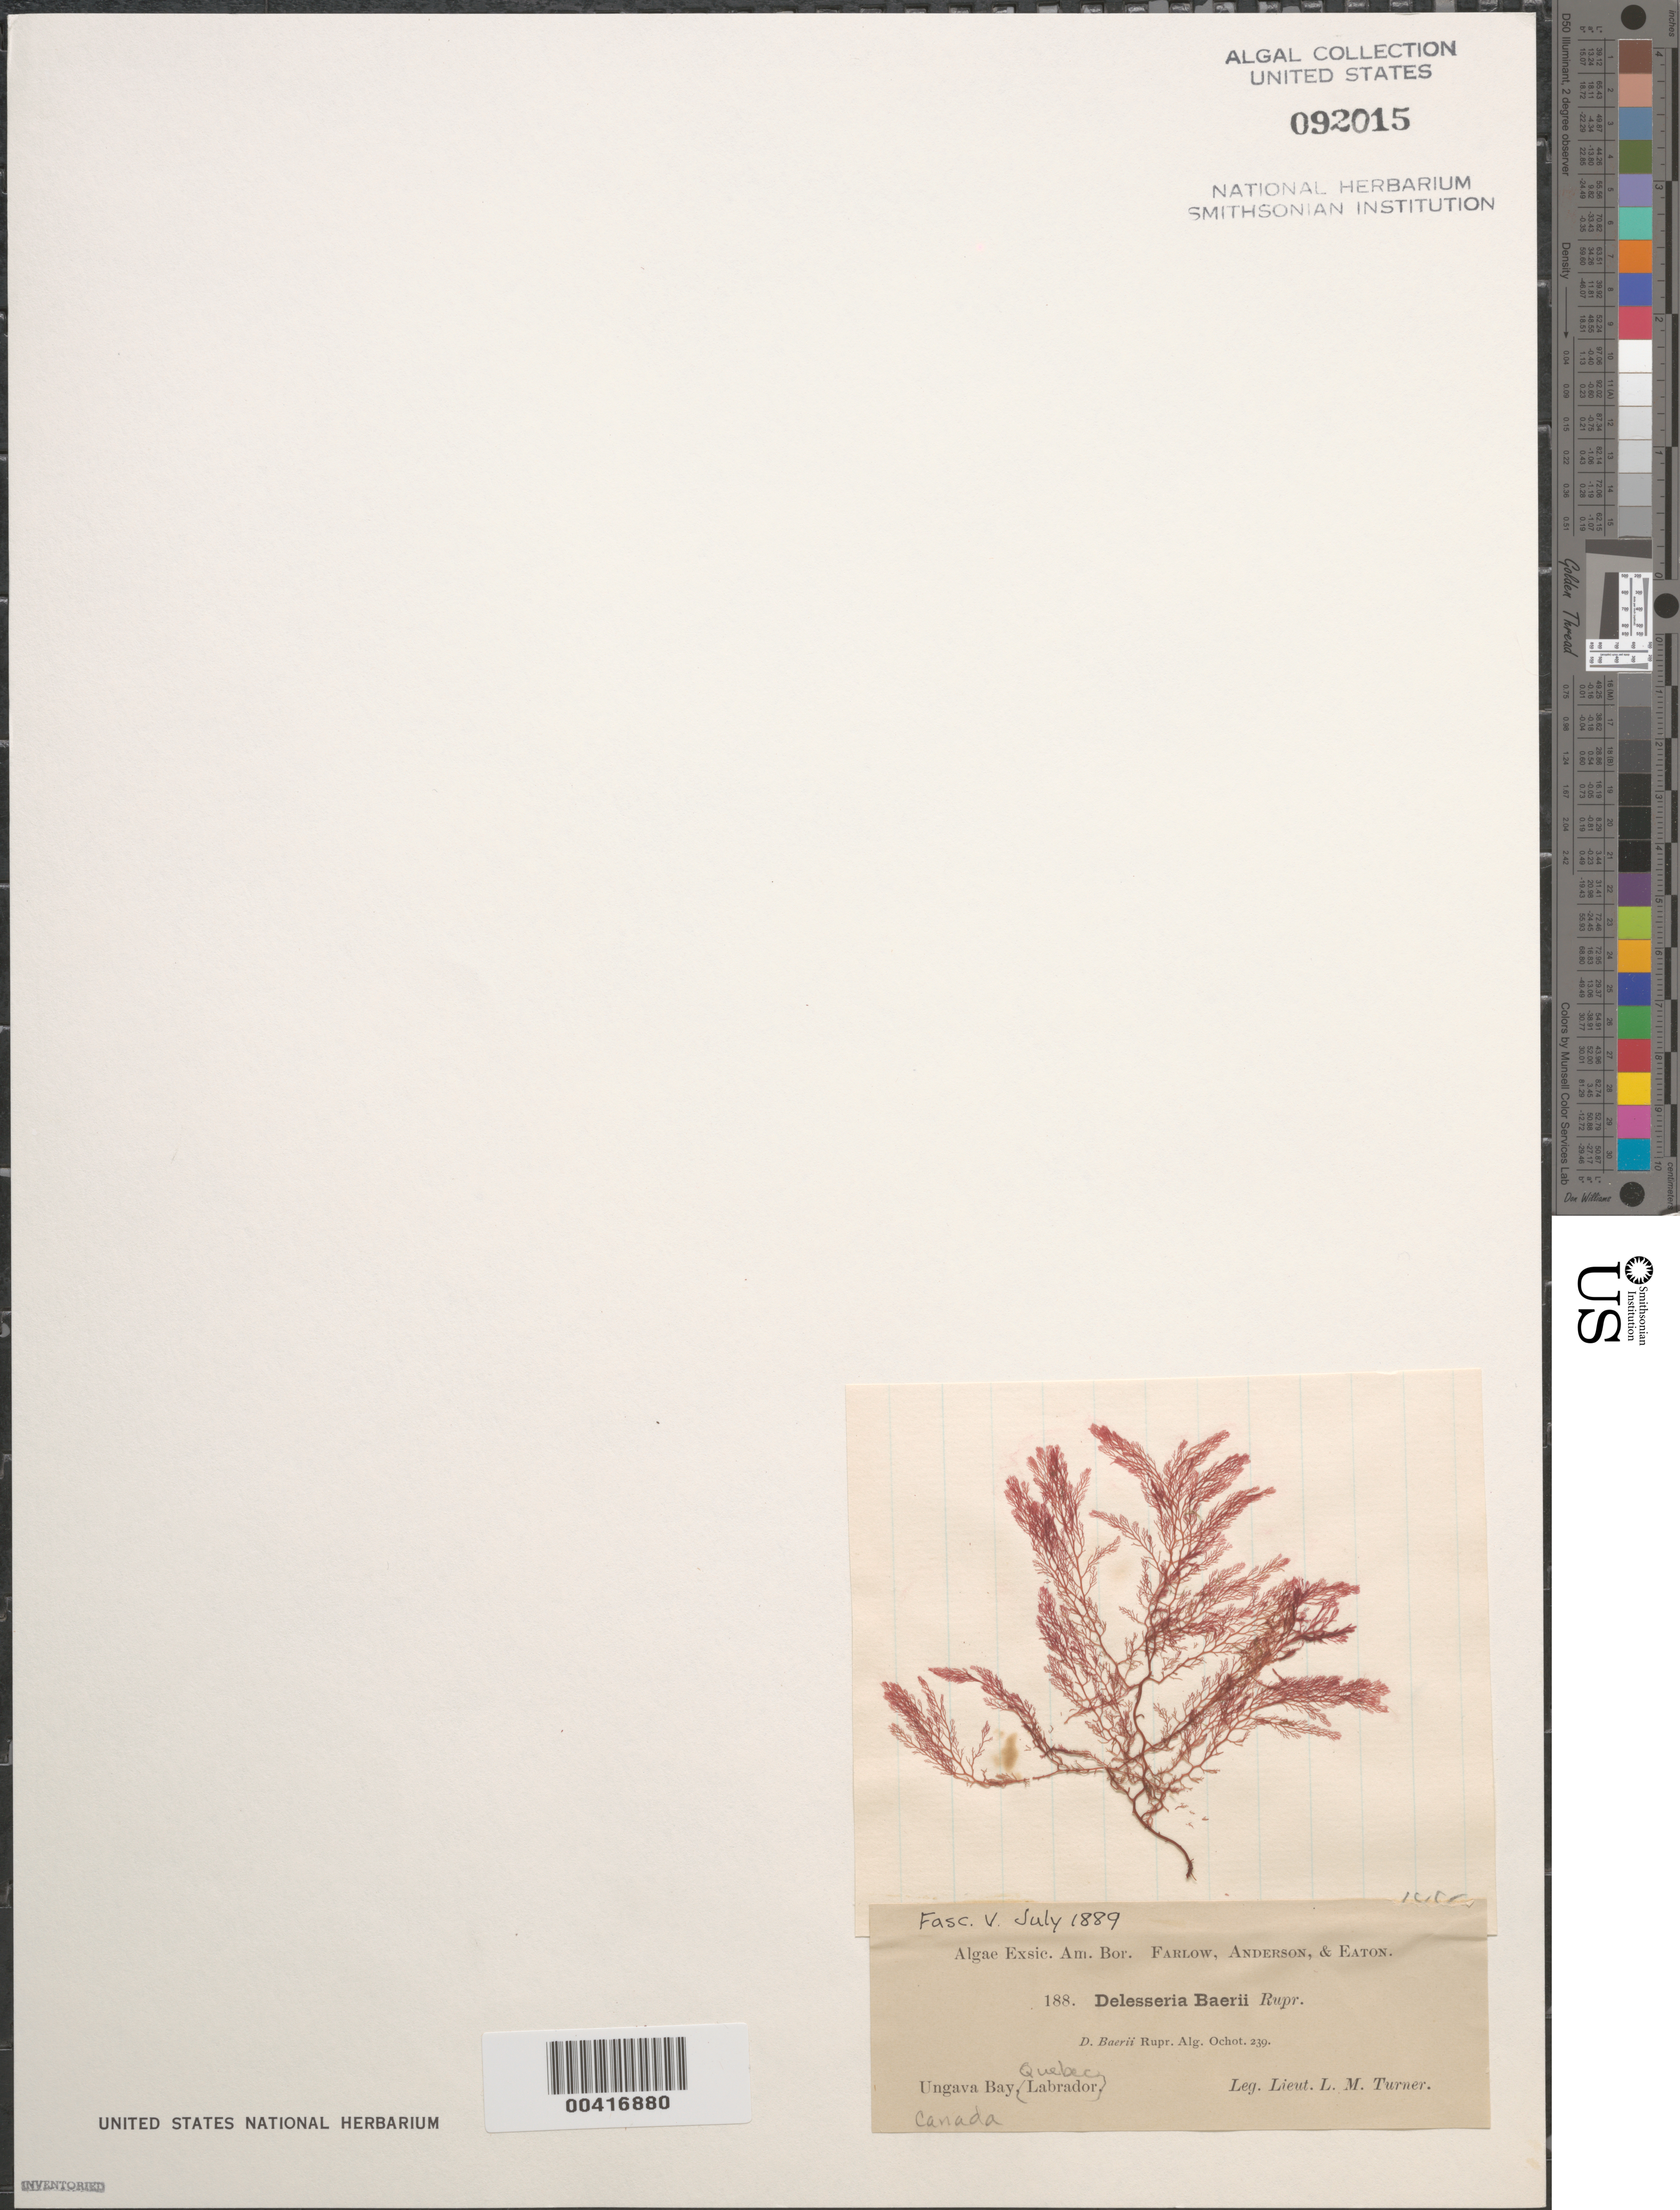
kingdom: Plantae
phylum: Rhodophyta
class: Florideophyceae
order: Ceramiales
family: Delesseriaceae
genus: Pantoneura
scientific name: Pantoneura fabriciana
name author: (Lyngb.) M.J. Wynne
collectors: L. M. Turner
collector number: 188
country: Canada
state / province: Quebec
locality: Ungava Bay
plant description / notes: Farlow, Anderson & Eaton, Algae Exsiccatae Americae Borealis, Fasc. V, July 1889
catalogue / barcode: US 92015